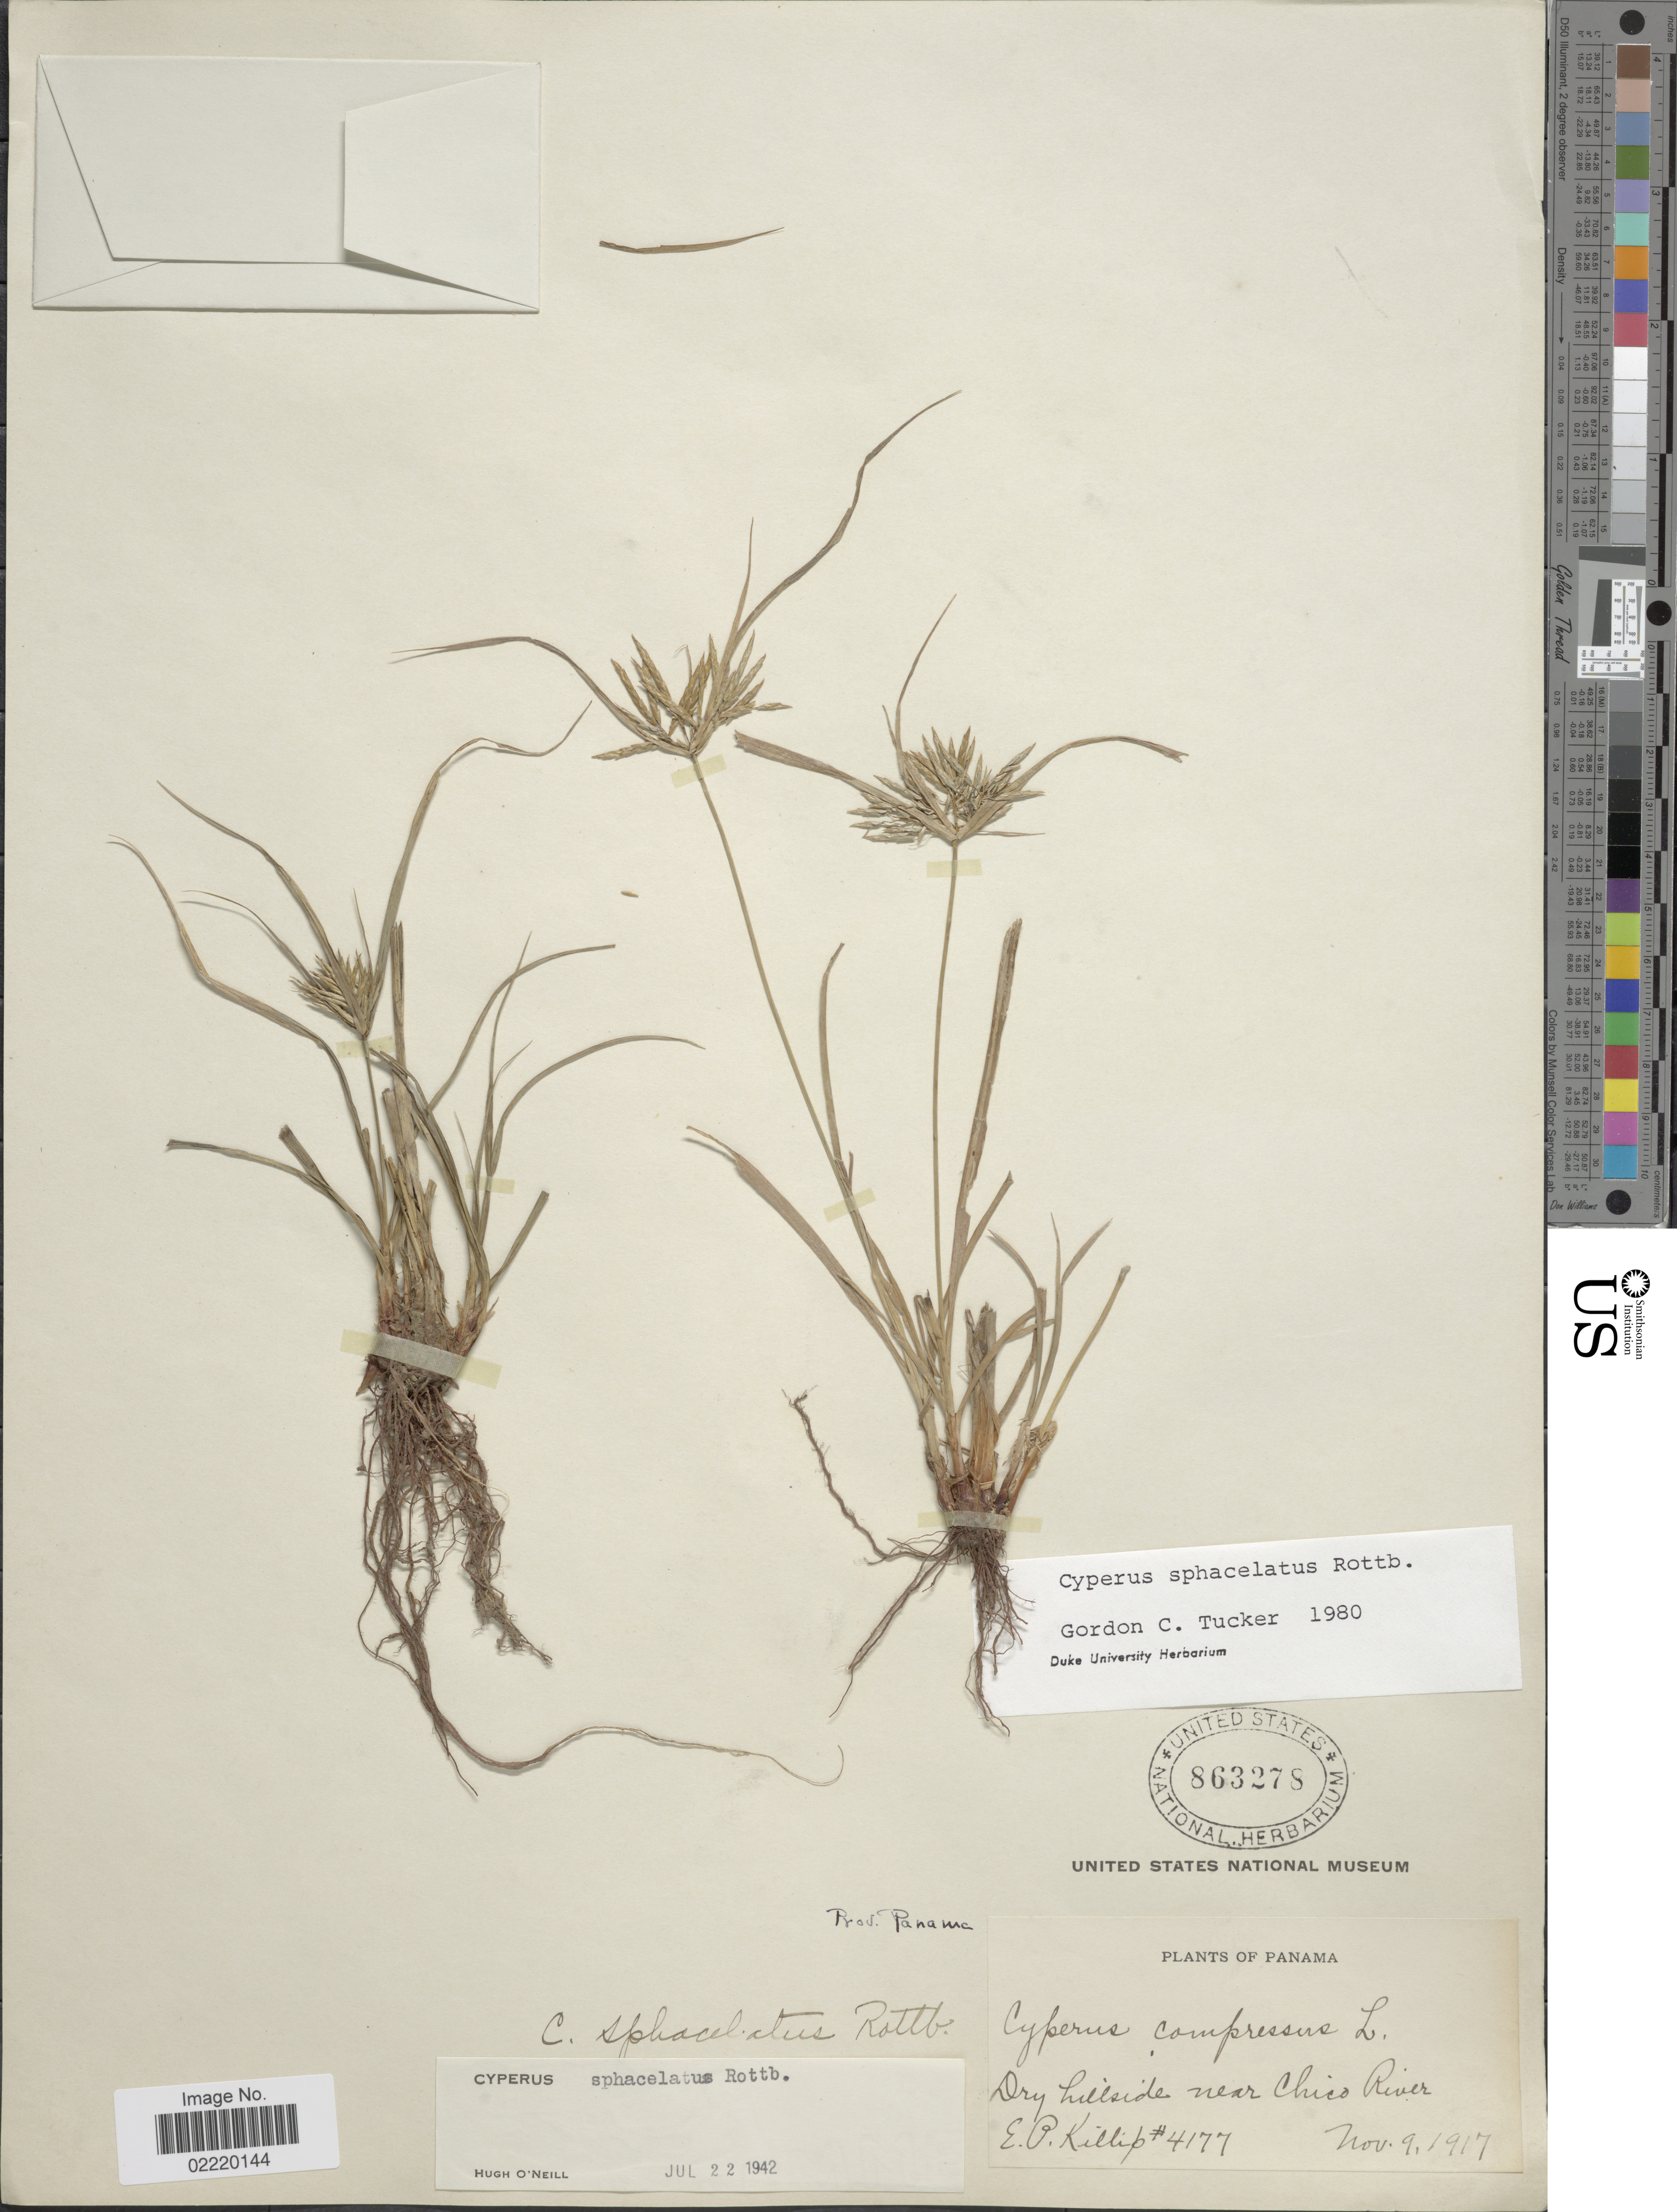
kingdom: Plantae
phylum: Tracheophyta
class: Liliopsida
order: Poales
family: Cyperaceae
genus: Cyperus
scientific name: Cyperus sphacelatus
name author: Rottb.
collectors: E. P. Killip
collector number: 4177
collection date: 1917-11-09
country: Panama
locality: Dry hillside near Chico River.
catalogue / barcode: US 863278